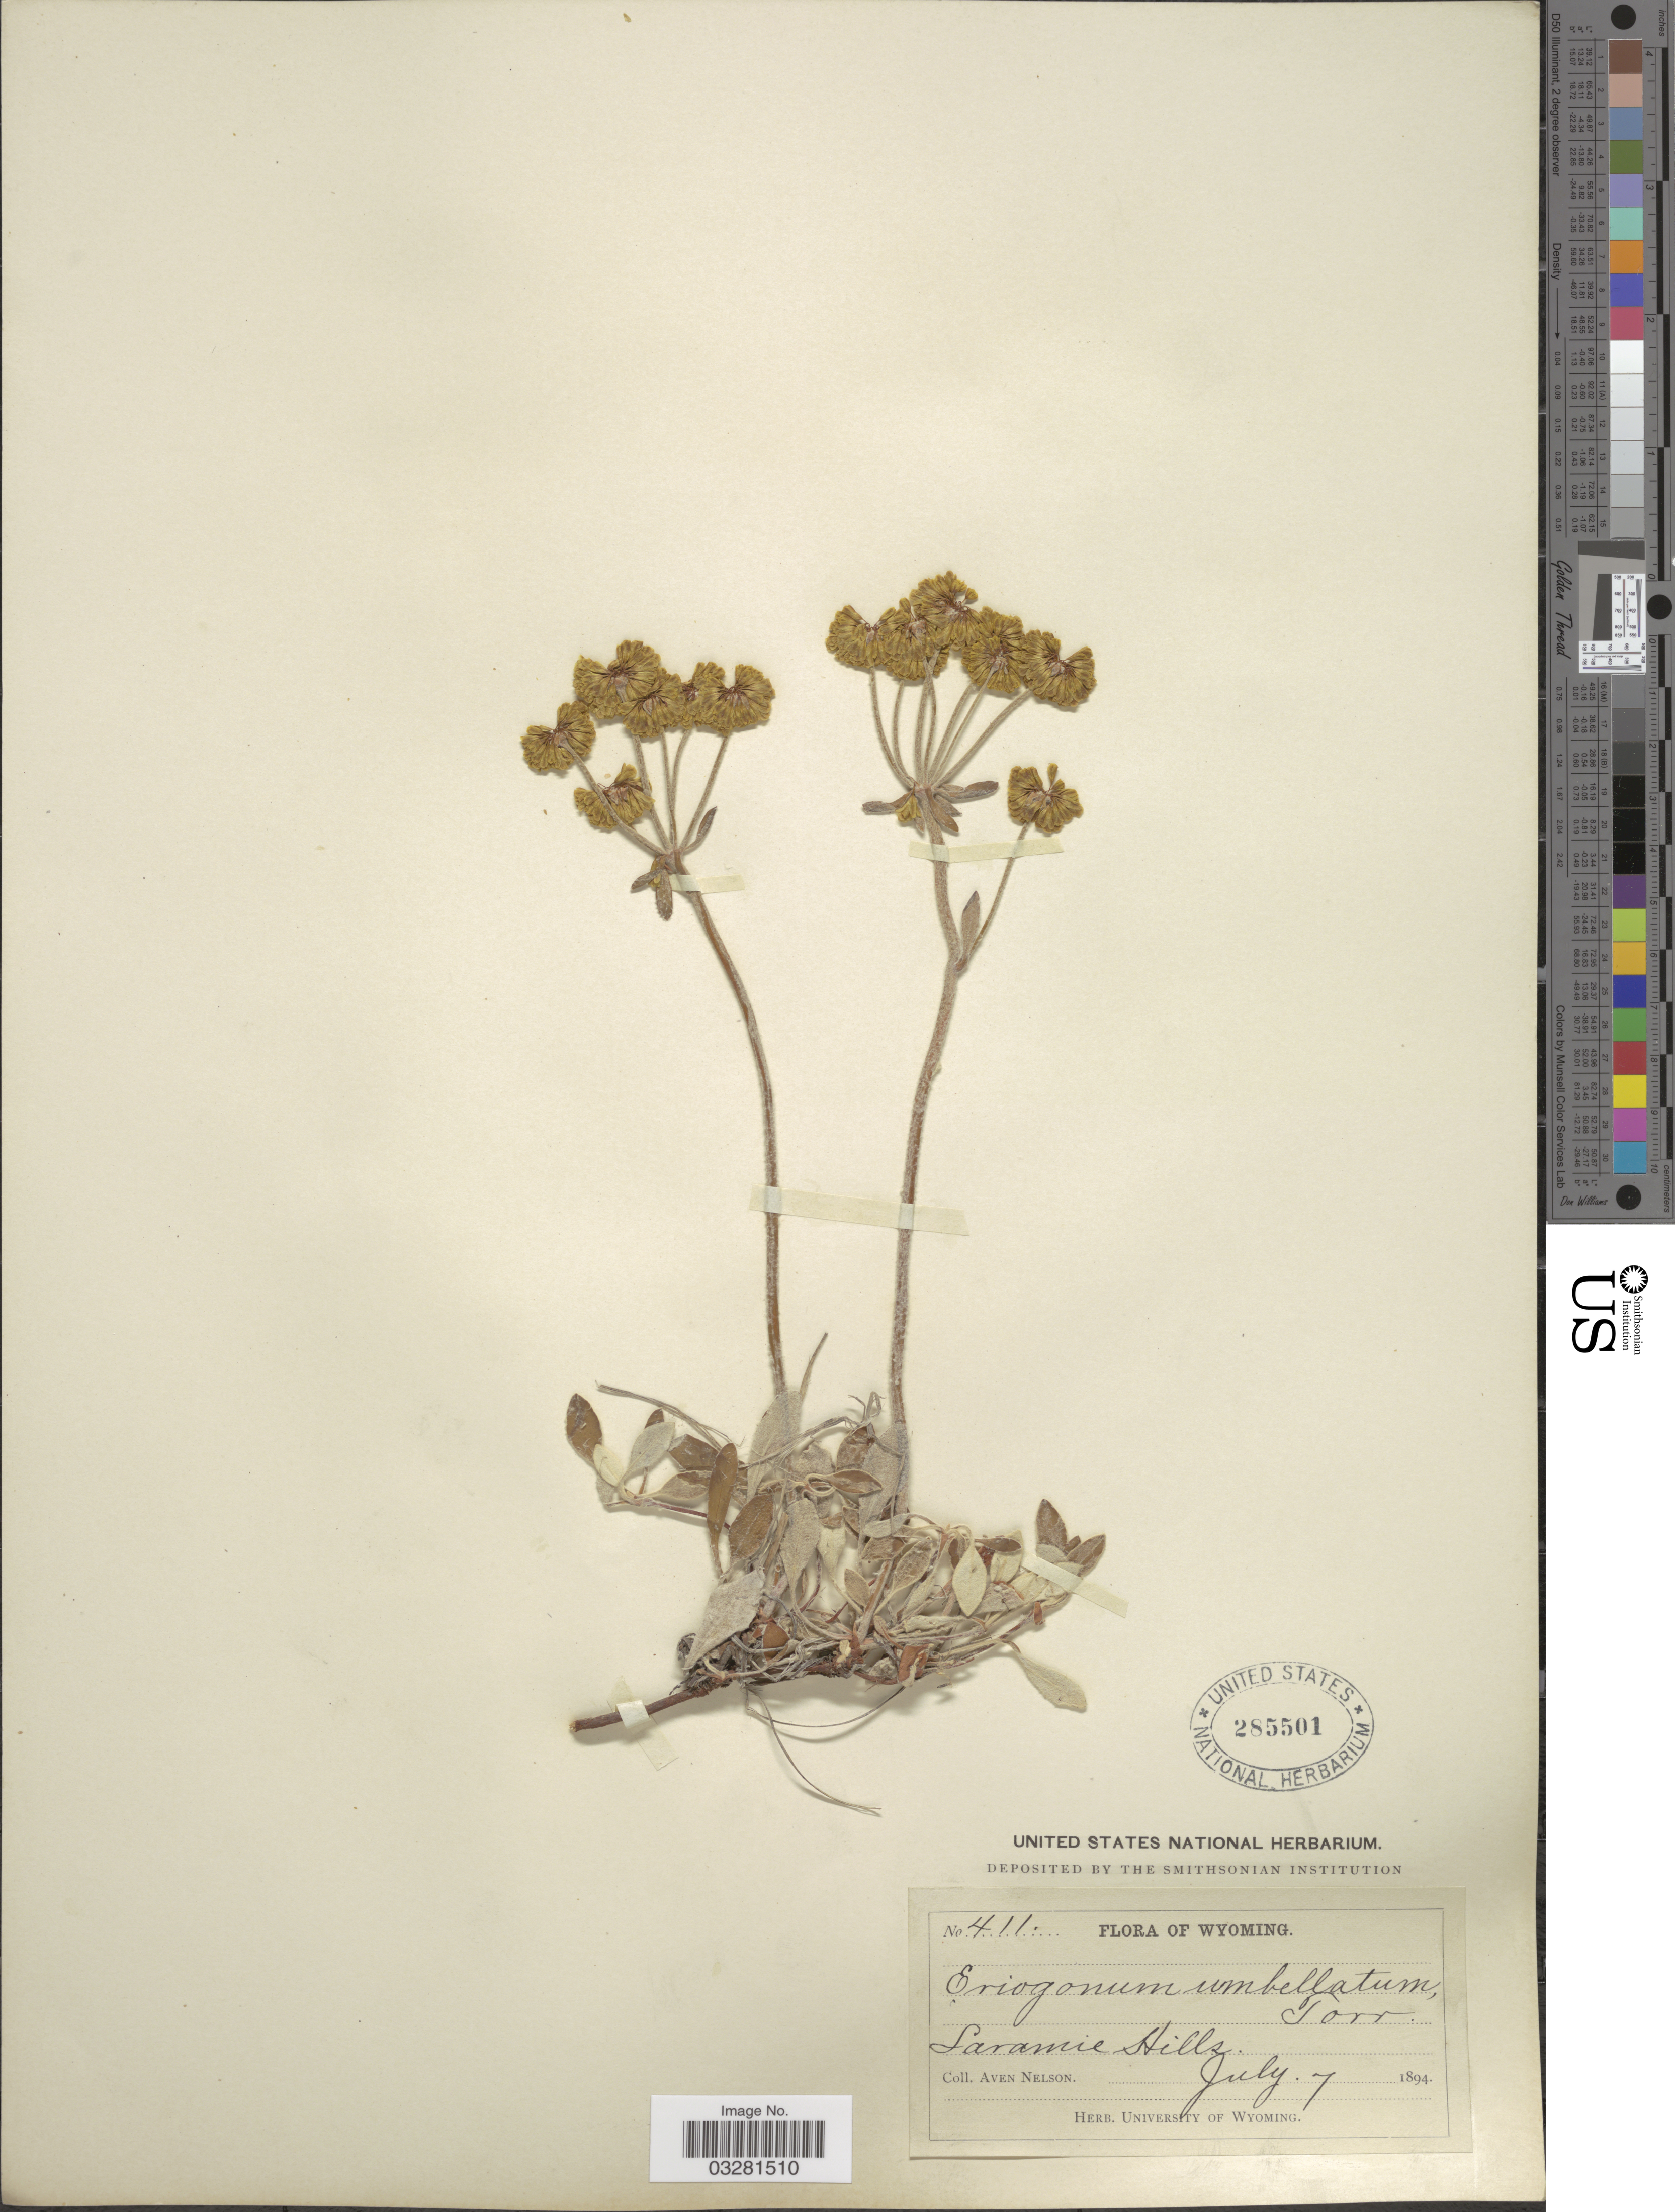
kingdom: Plantae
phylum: Tracheophyta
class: Magnoliopsida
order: Caryophyllales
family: Polygonaceae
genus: Eriogonum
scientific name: Eriogonum umbellatum var. umbellatum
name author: Torr.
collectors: A. Nelson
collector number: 411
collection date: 1894-07-07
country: United States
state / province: Wyoming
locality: Laramie Hills.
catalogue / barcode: US 285501